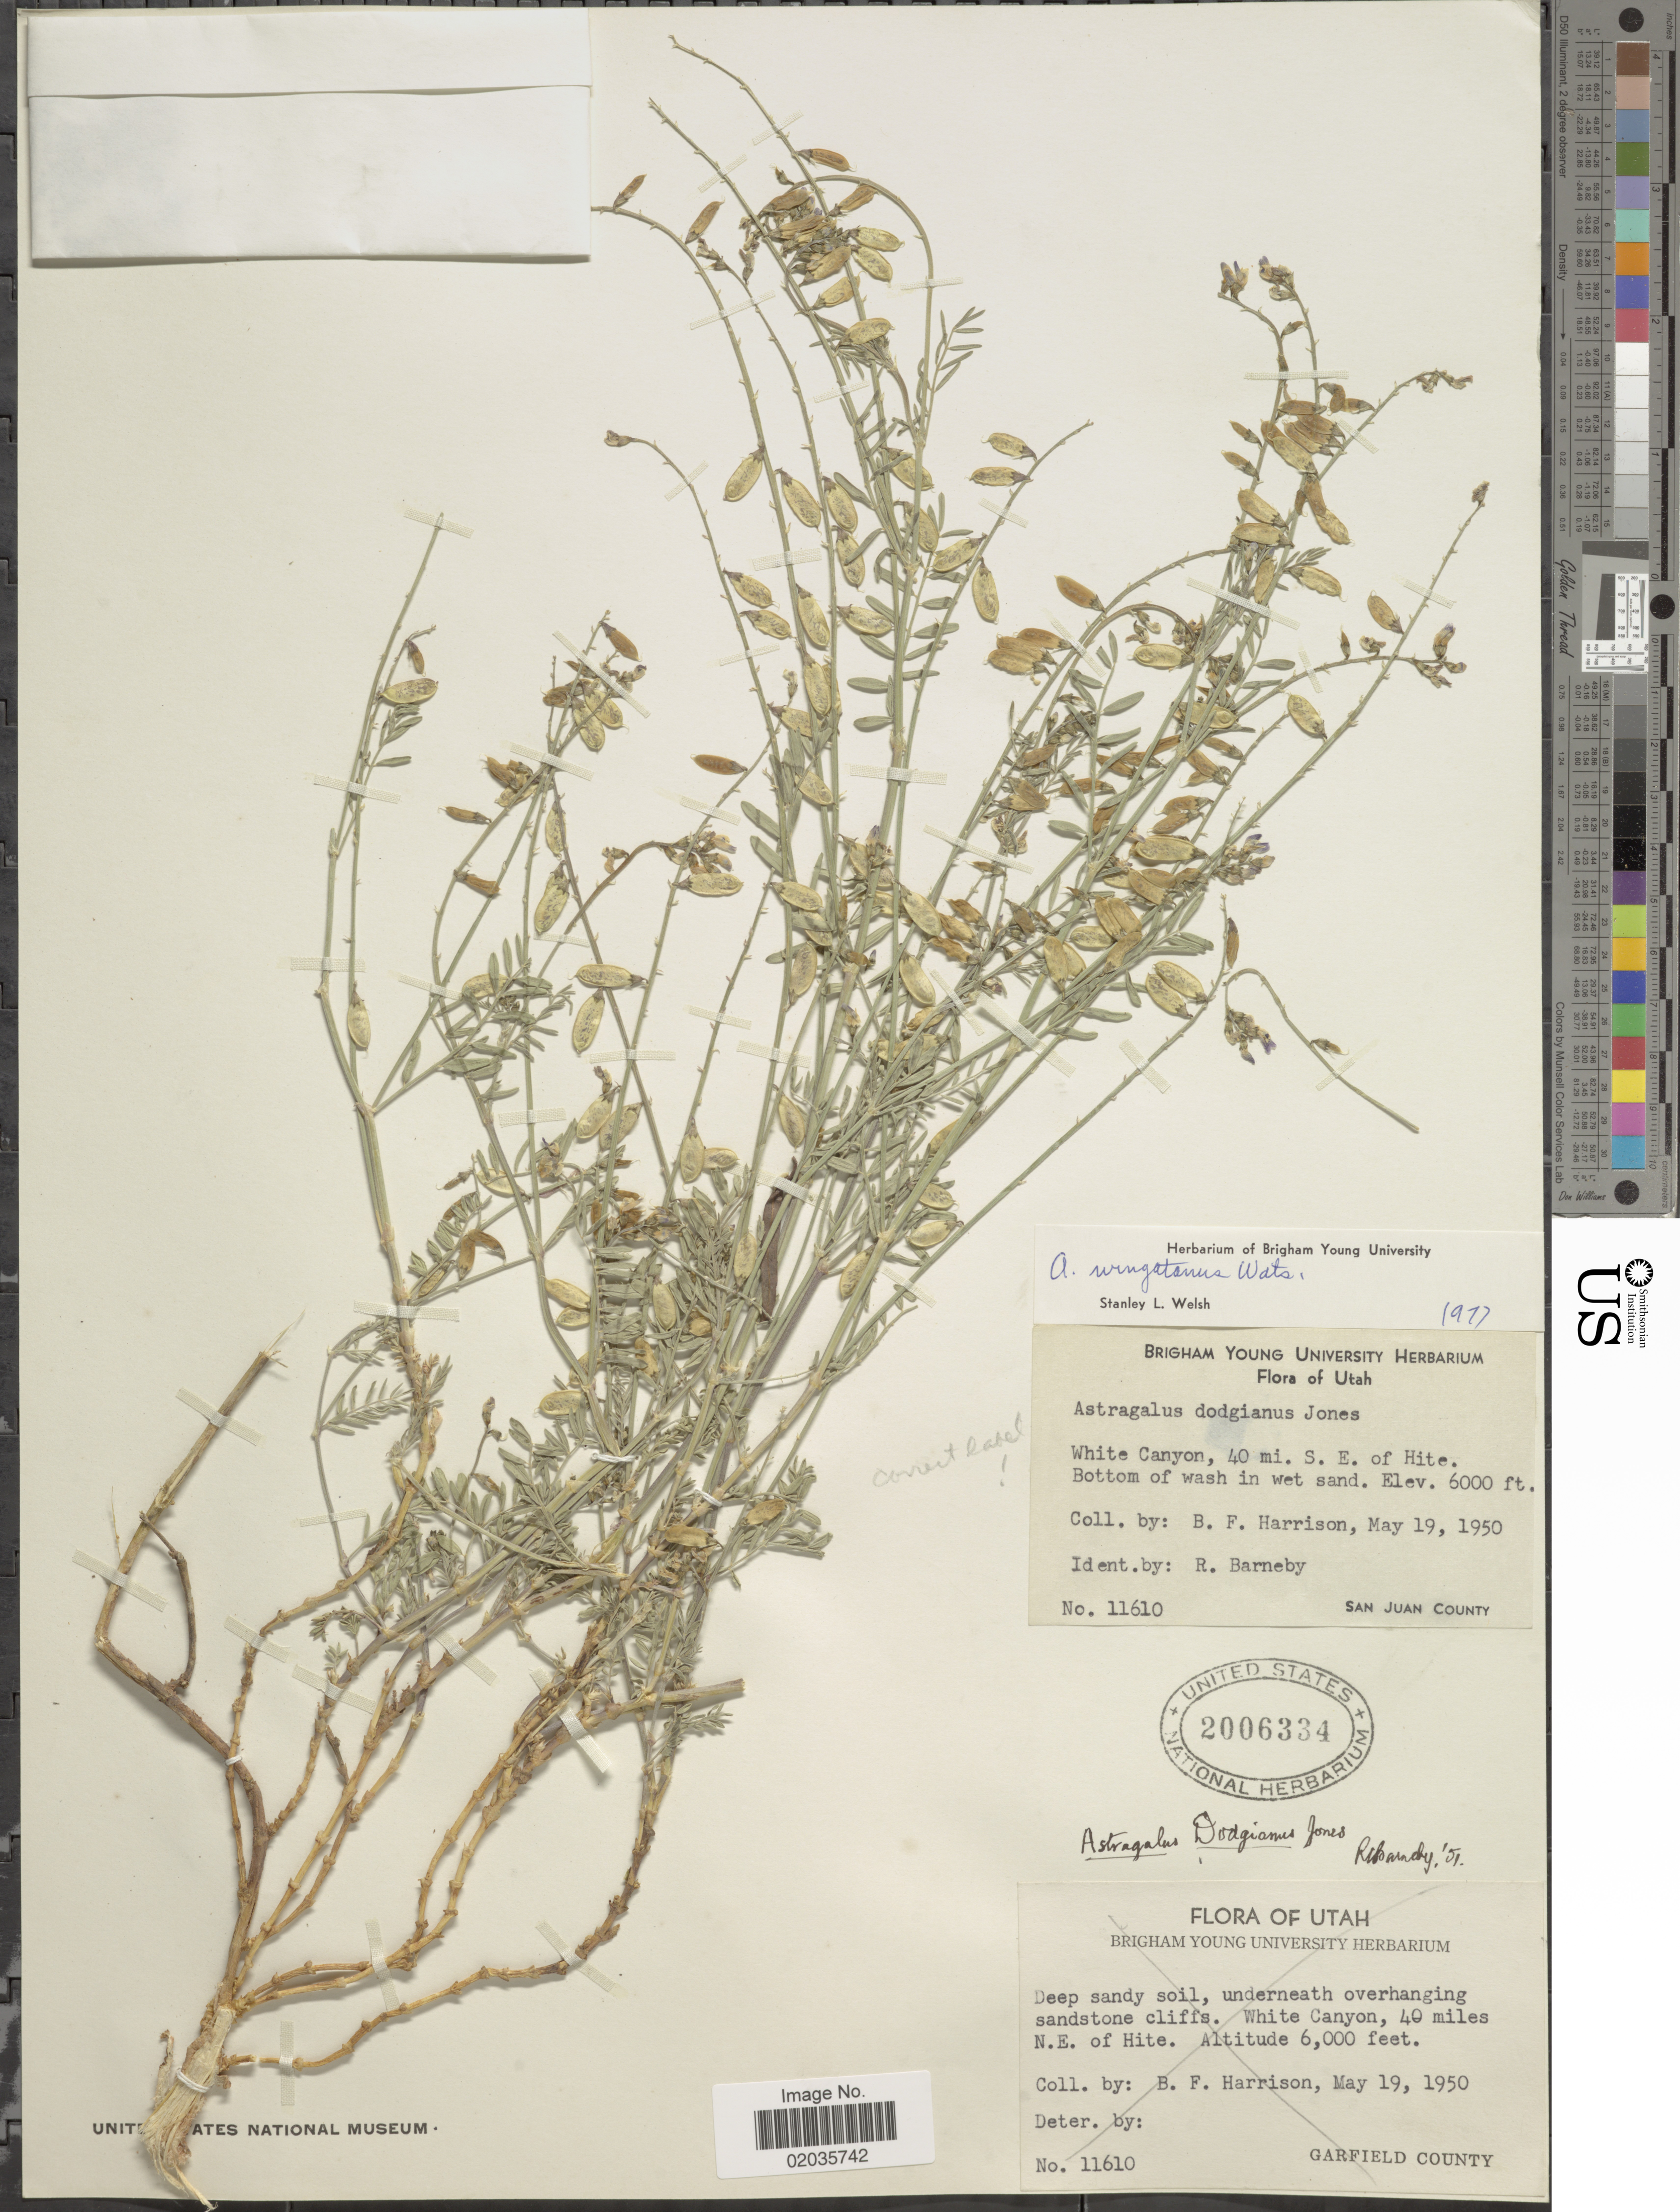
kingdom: Plantae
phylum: Tracheophyta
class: Magnoliopsida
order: Fabales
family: Fabaceae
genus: Astragalus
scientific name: Astragalus wingatanus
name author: S. Watson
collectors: B. F. Harrison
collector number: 11610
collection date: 1950-05-19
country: United States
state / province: Utah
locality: White Canyon, 40 mi. S.E. of Hite, Bottom of wash in wet sand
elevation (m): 1829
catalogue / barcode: US 2006334